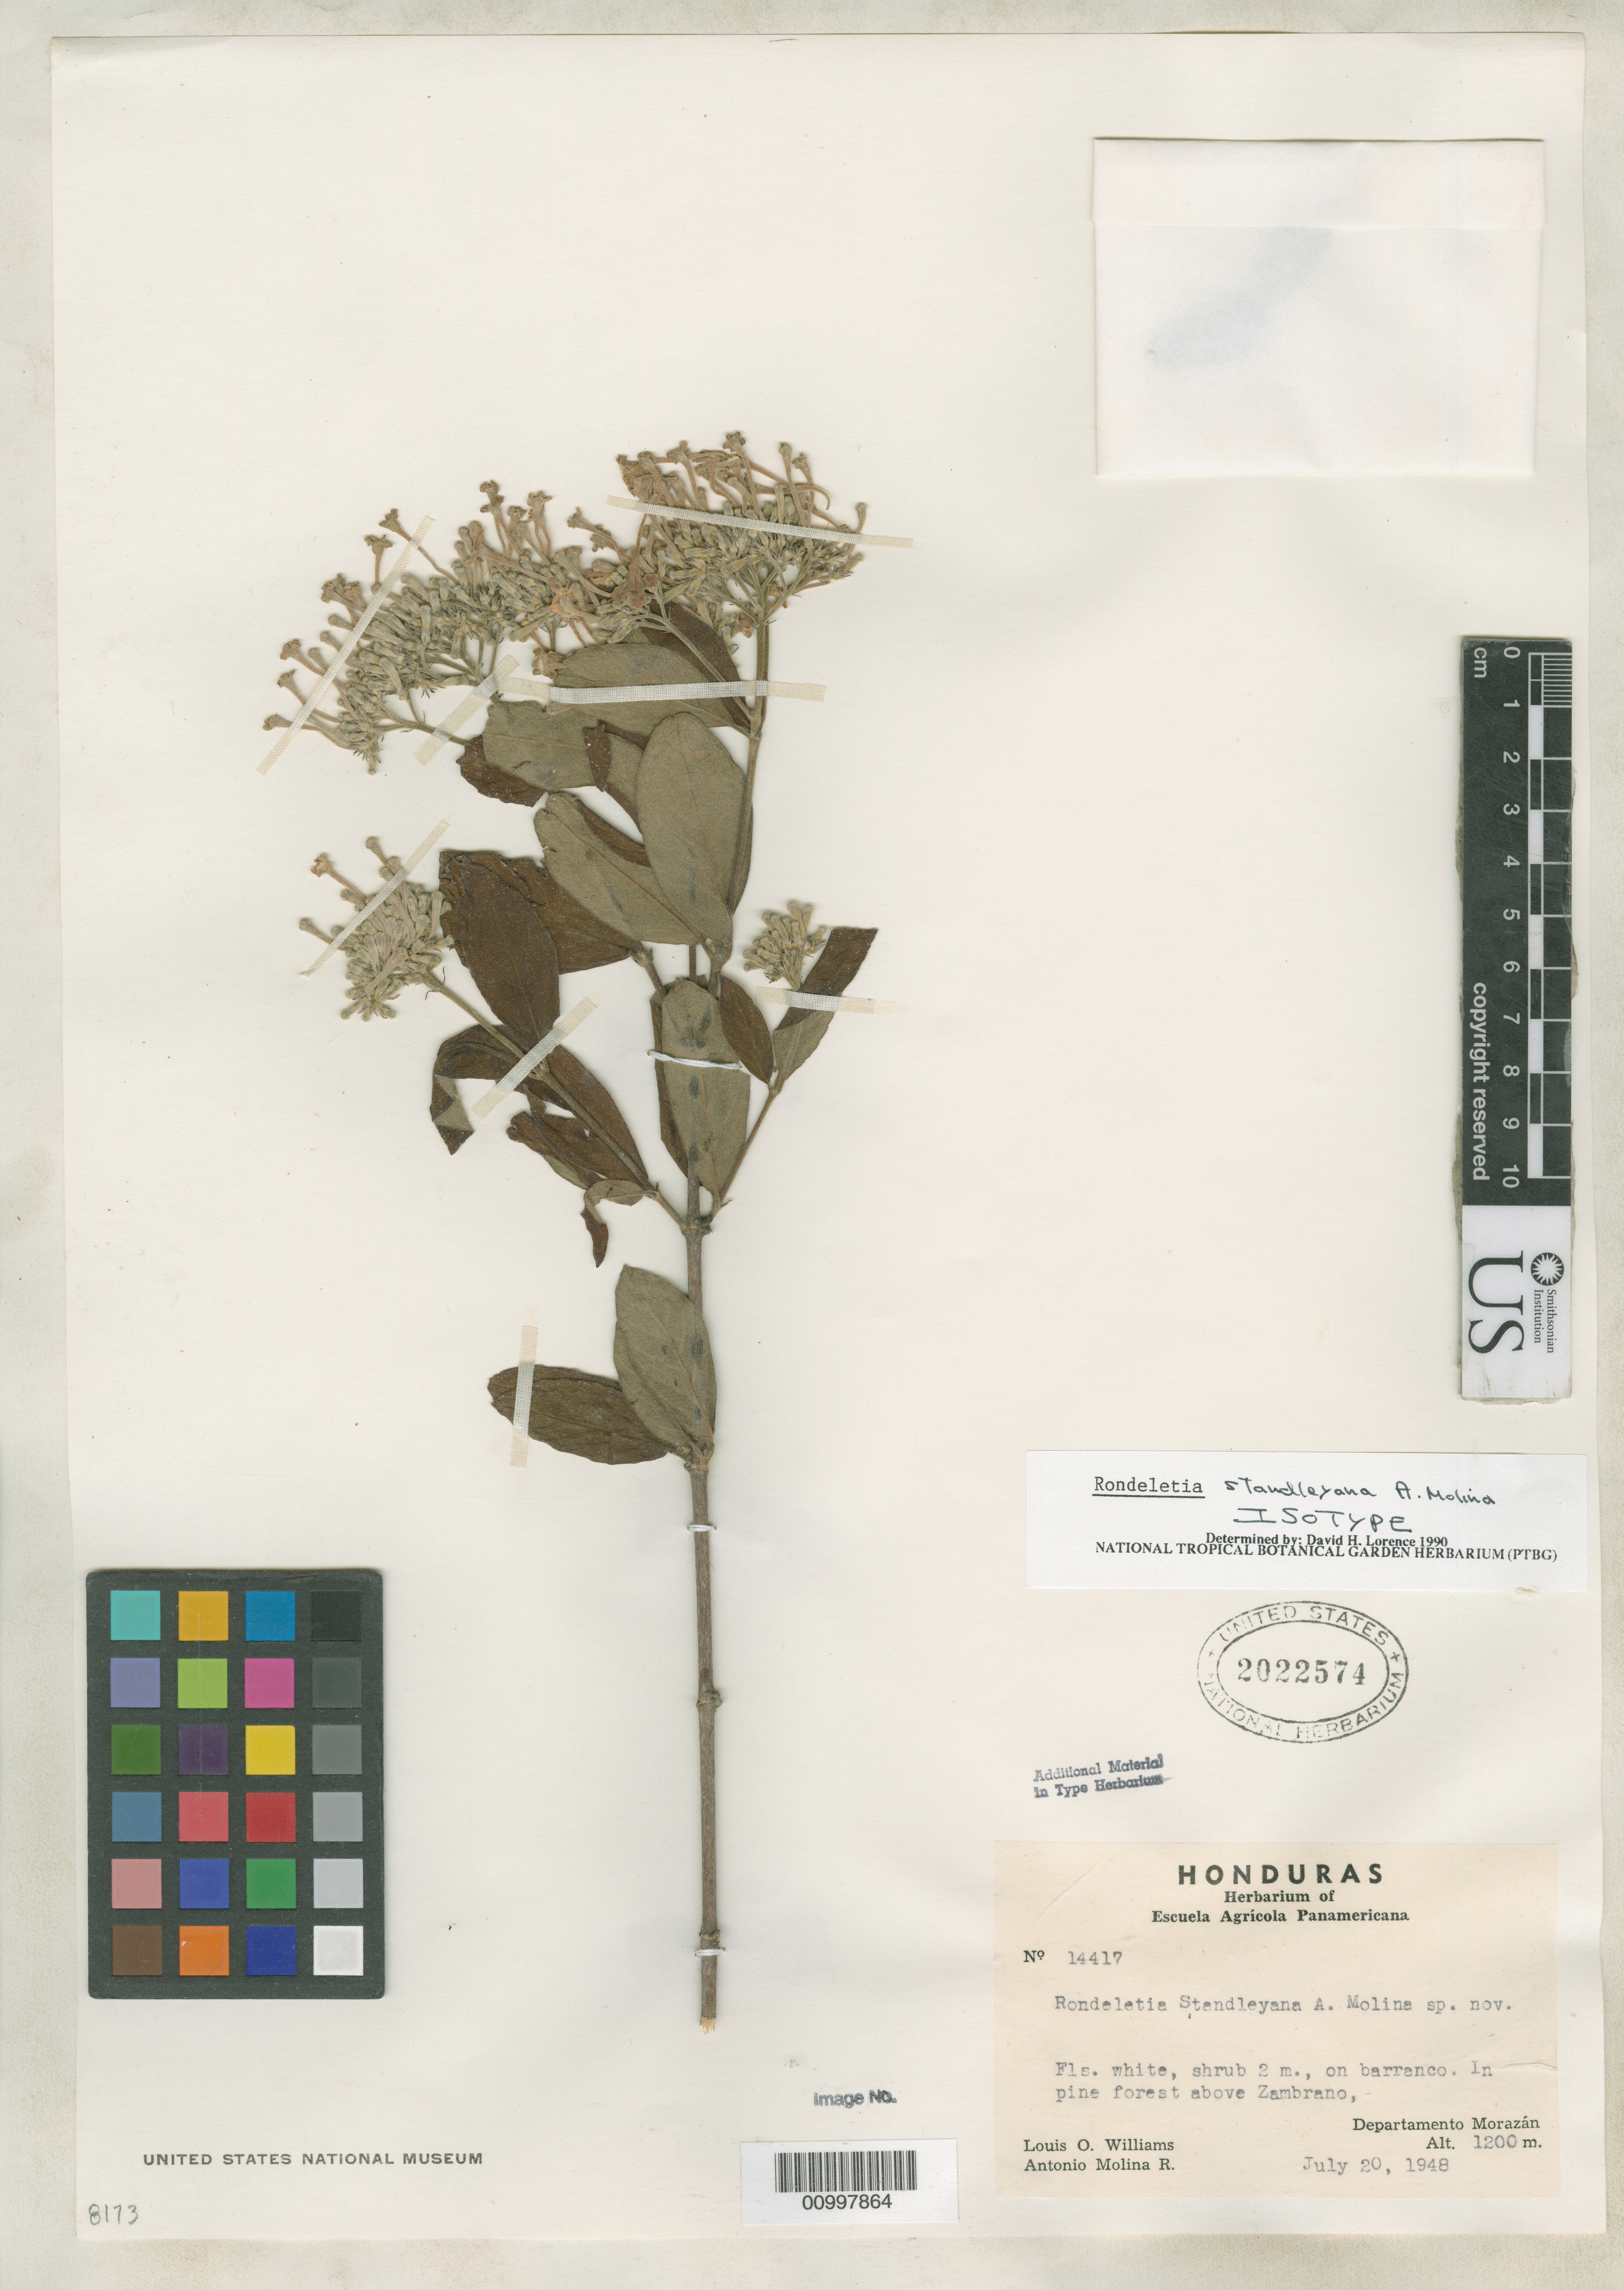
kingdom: Plantae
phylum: Tracheophyta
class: Magnoliopsida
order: Gentianales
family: Rubiaceae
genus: Rondeletia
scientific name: Rondeletia standleyana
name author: Ant. Molina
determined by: Lorence, David H., (PTBG), National Tropical Botanical Garden (UNITED STATES)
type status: Isotype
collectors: L. O. Williams & A. Molina R.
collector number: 14417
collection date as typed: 20 Jul 1948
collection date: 1948-07-20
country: Honduras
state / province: Fco. Morazán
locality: In pine forest above Zambrano.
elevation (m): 1200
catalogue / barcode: US 2022574